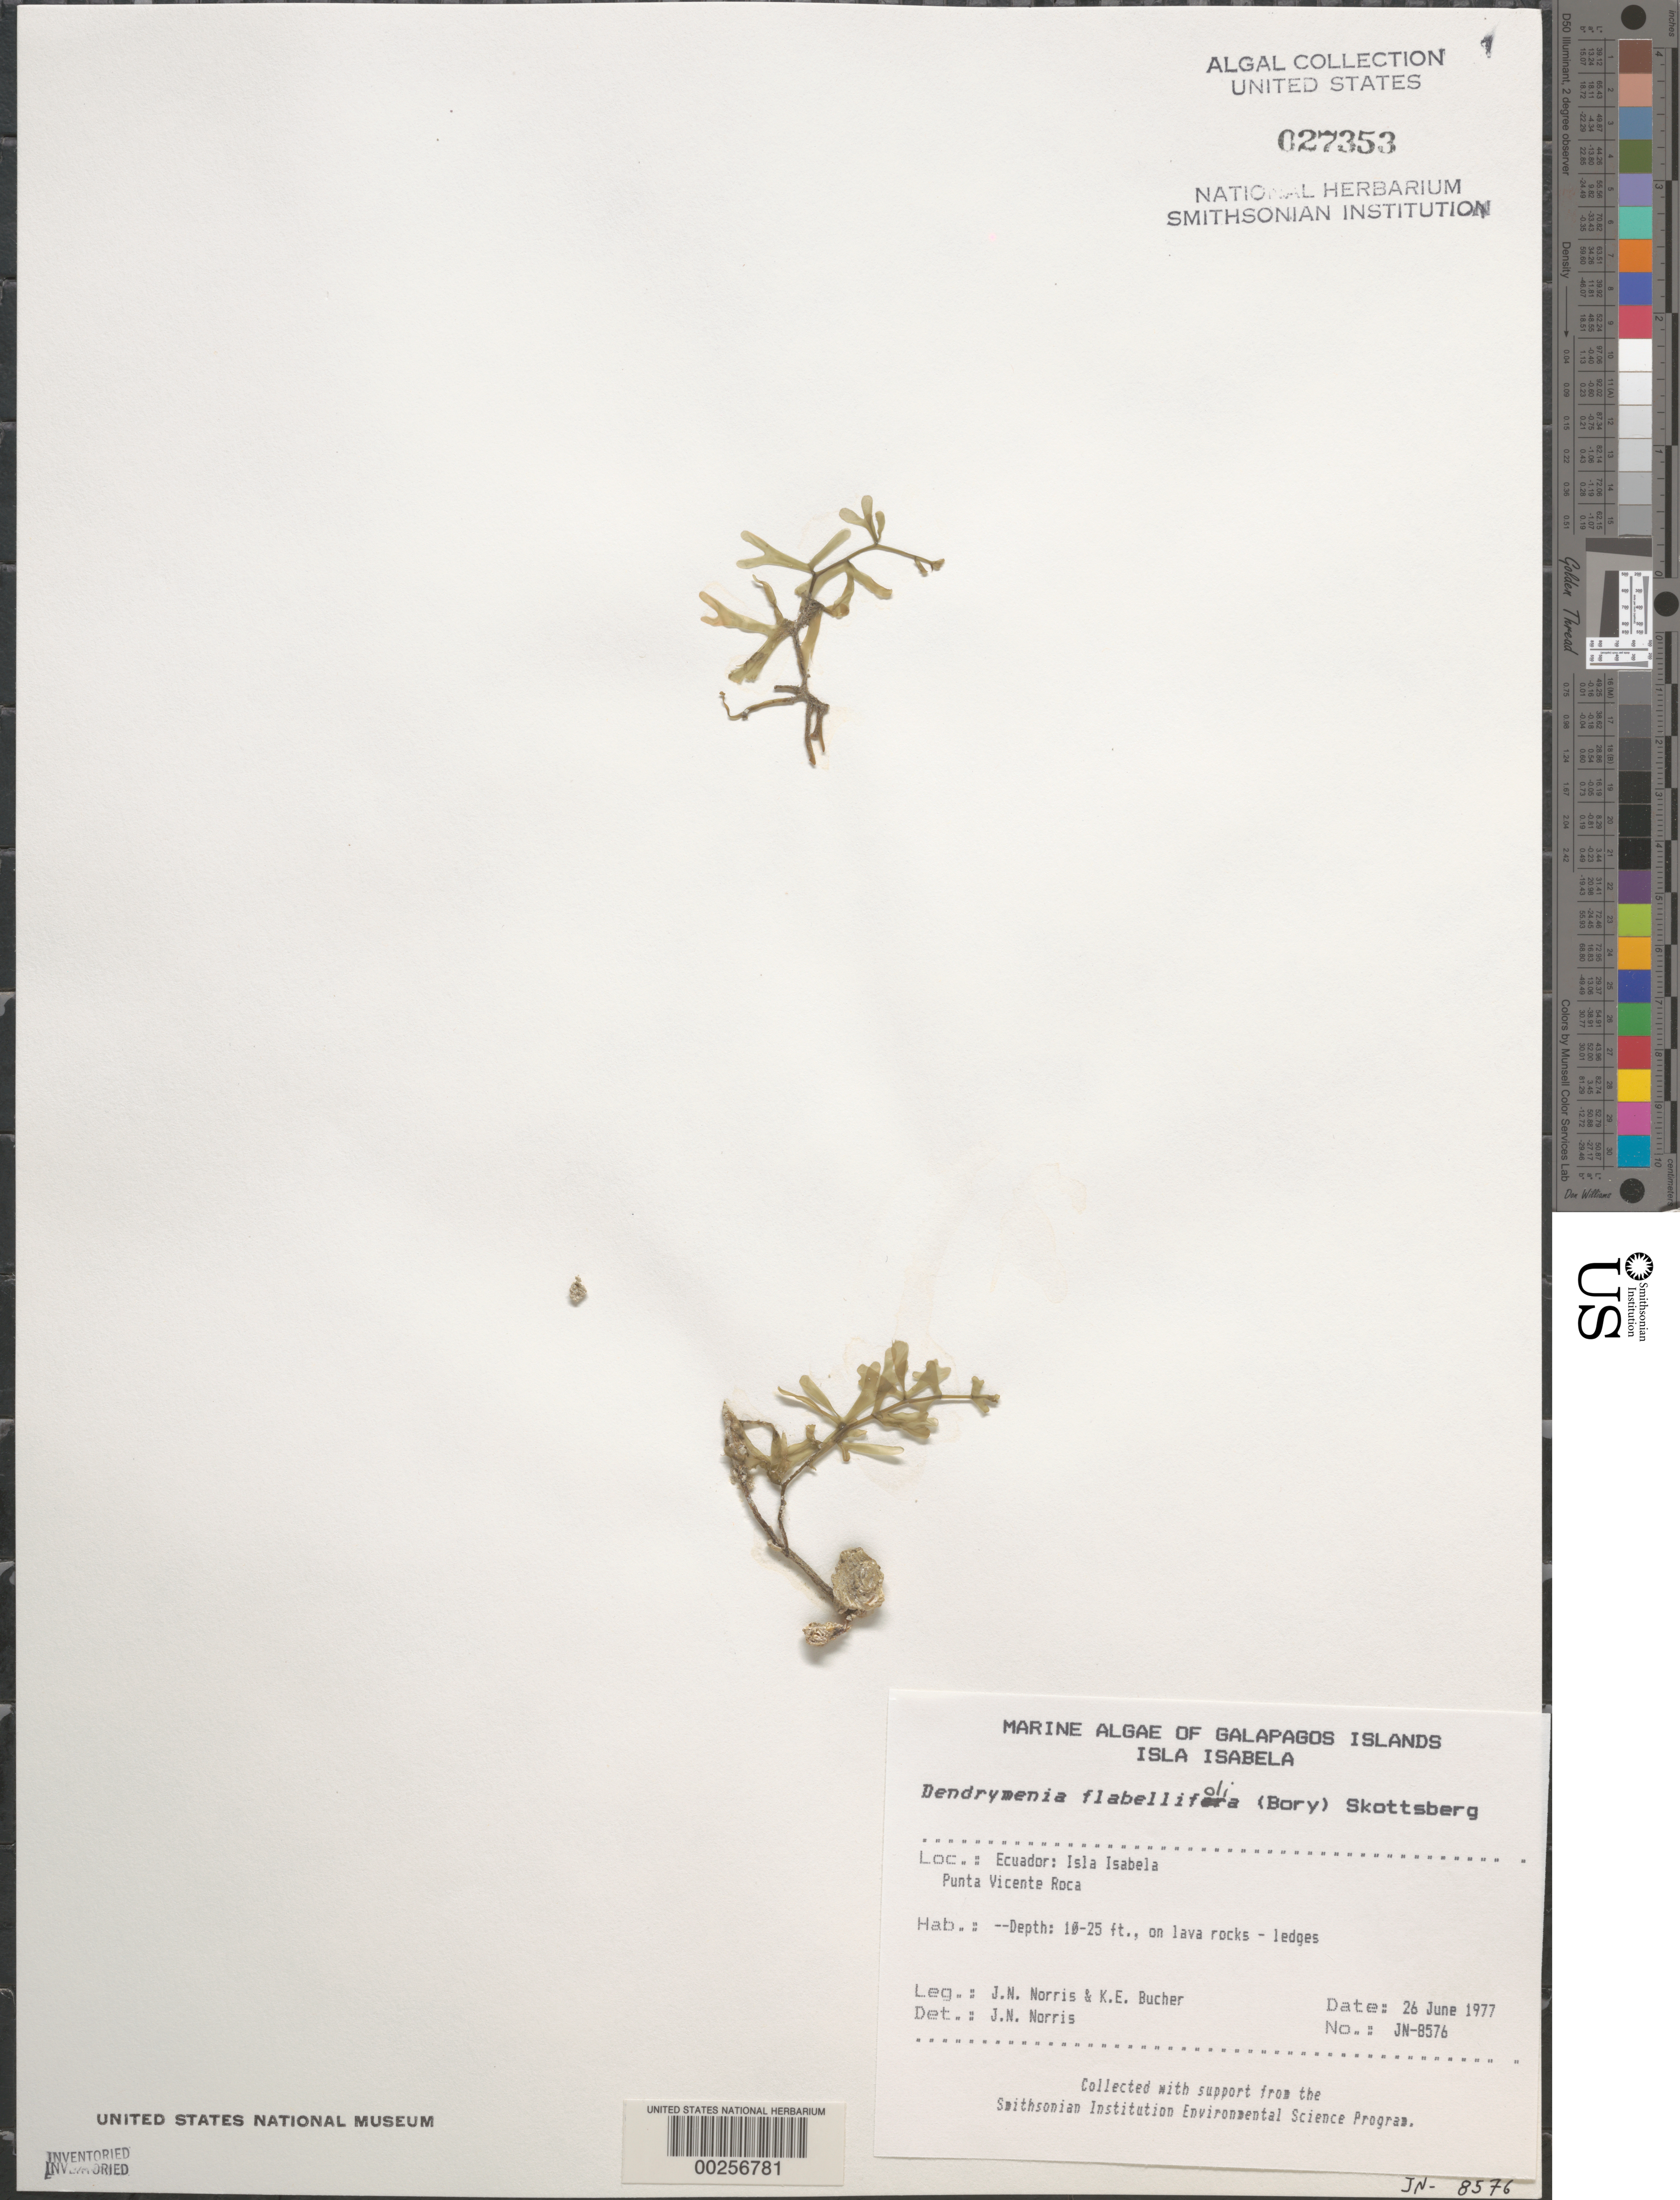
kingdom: Plantae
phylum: Rhodophyta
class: Florideophyceae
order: Rhodymeniales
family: Rhodymeniaceae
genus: Rhodymenia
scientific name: Rhodymenia flabellifolia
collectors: J. N. Norris & K. E. Bucher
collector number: JN-8576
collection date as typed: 26 Jun 1977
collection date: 1977-06-26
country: Ecuador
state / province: Colón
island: Isabela [Albemarle]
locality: Punta Vicente Roca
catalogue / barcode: US 27353